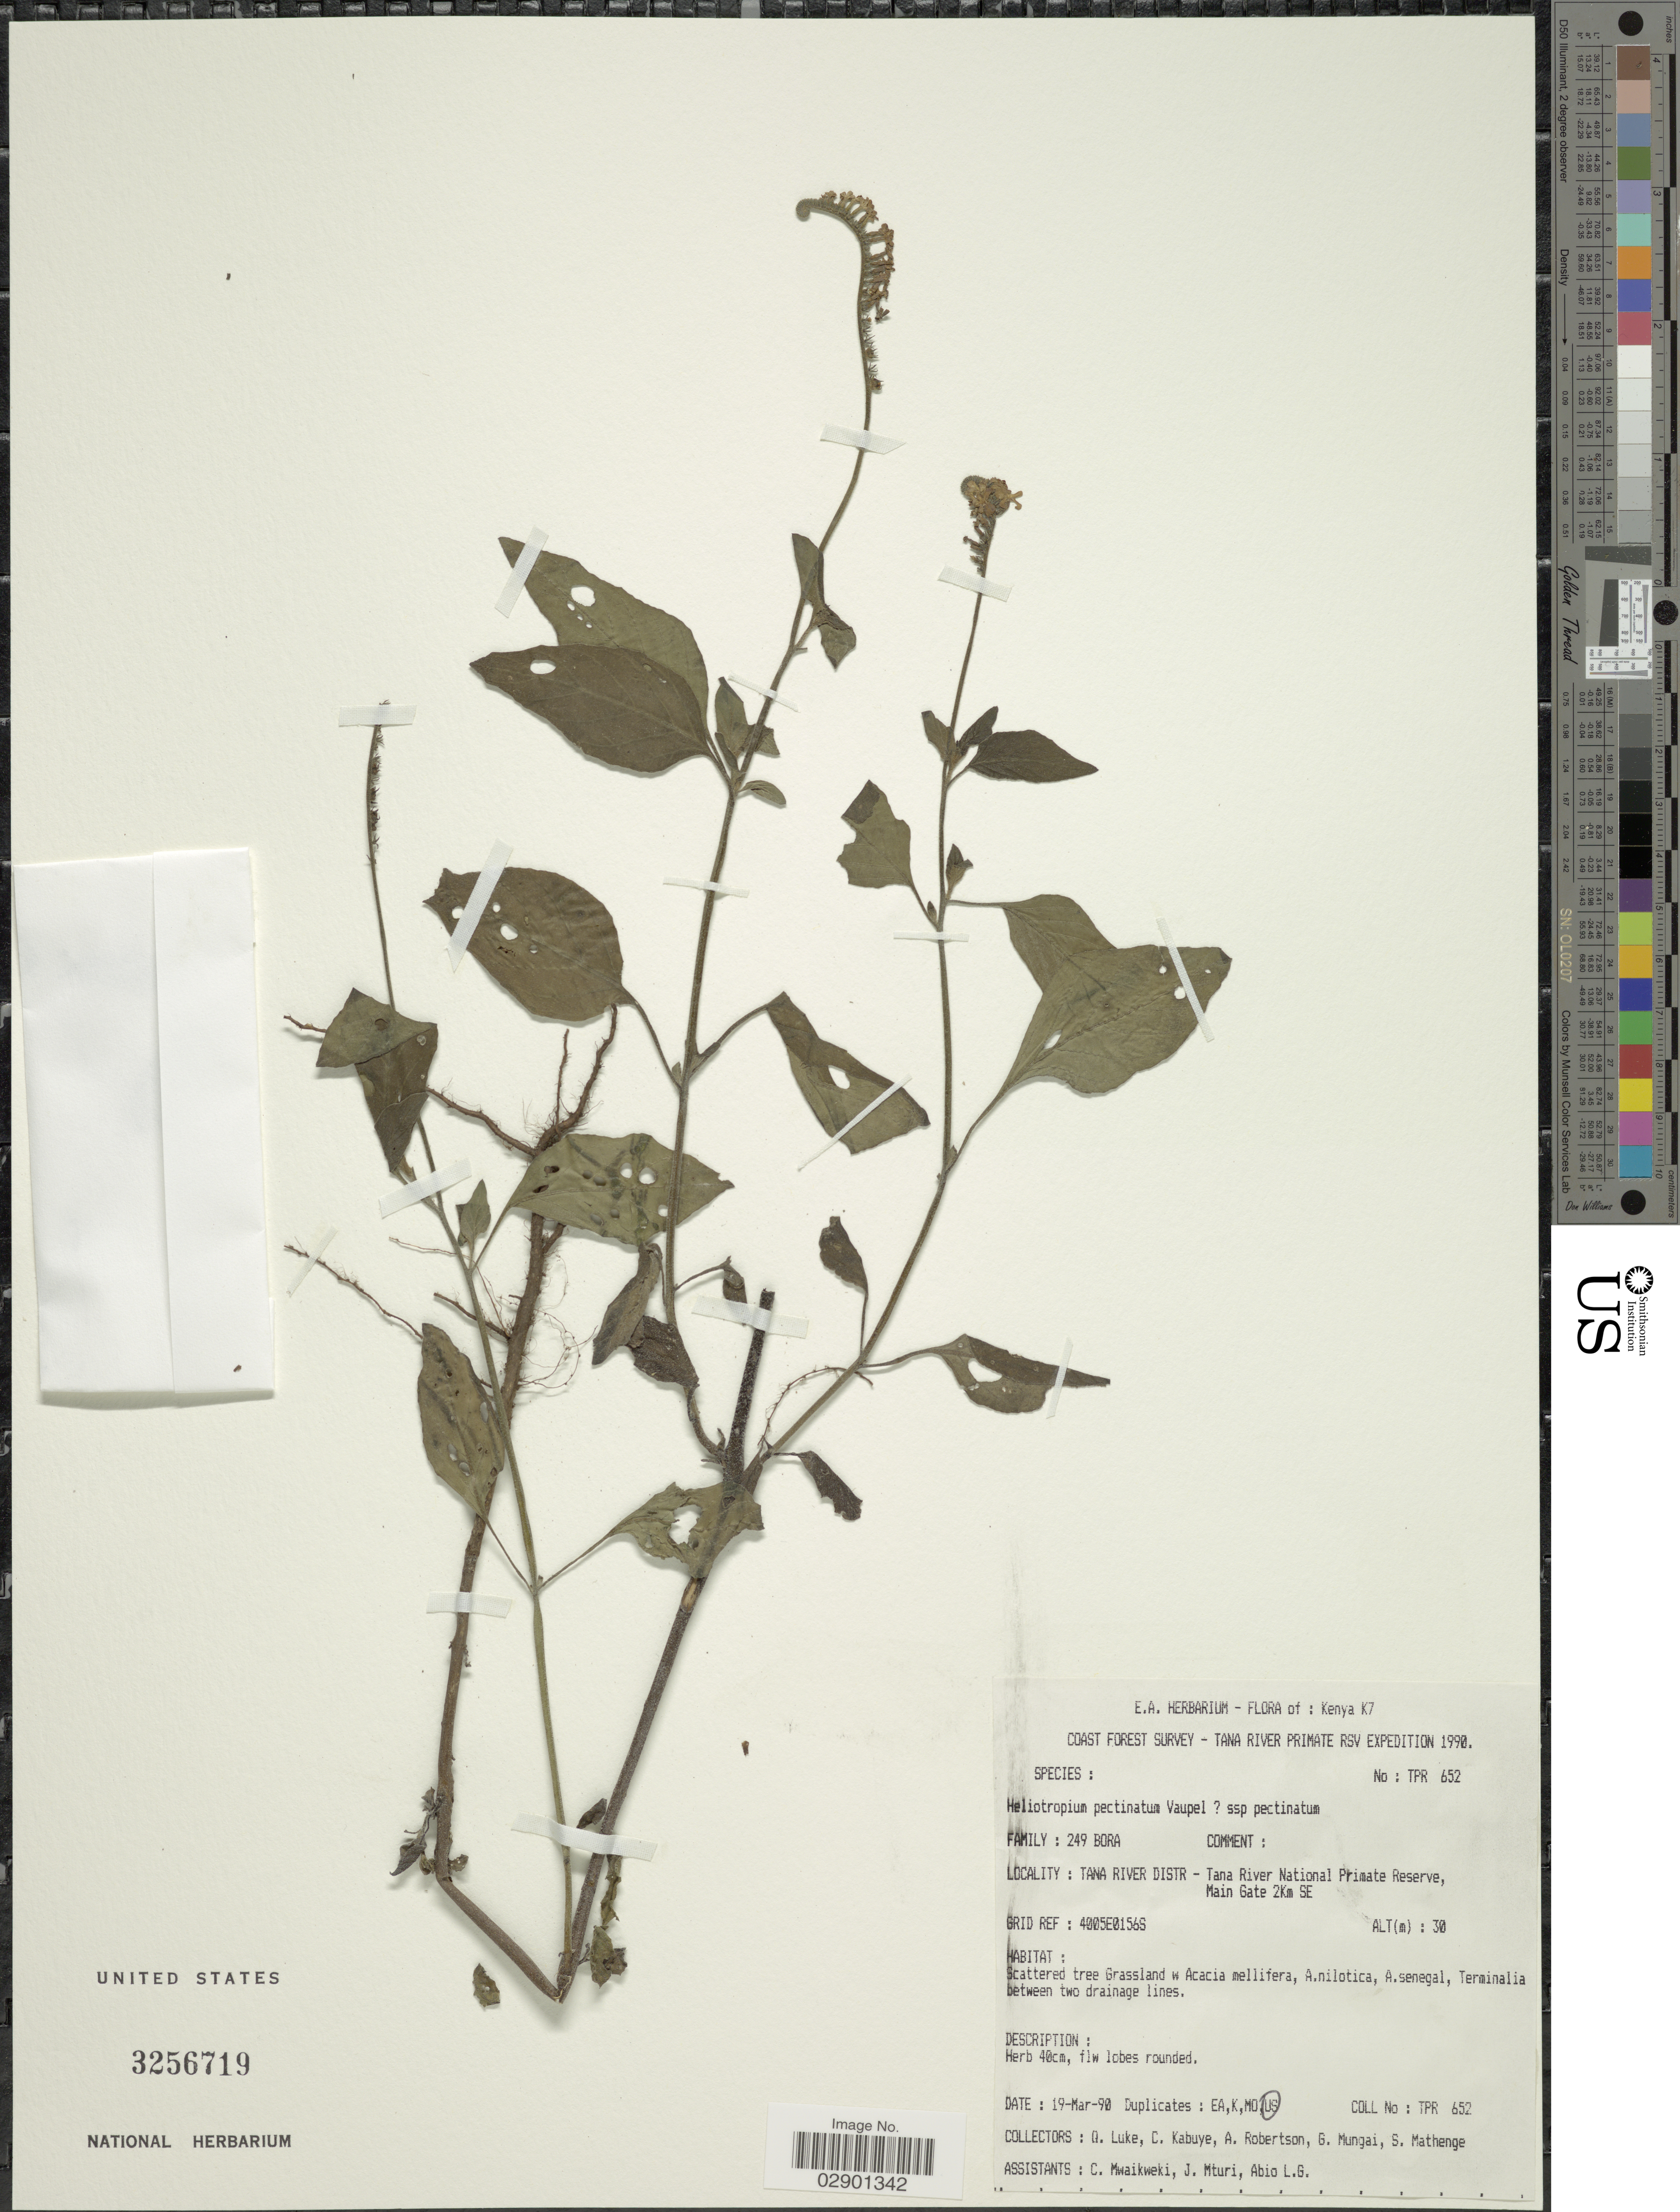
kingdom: Plantae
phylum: Tracheophyta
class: Magnoliopsida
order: Boraginales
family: Heliotropiaceae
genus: Heliotropium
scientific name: Heliotropium pectinatum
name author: Vaupel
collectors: Q. Luke, C. Kabuye, A. Robertson, G. Mungai & et al.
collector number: TPR 652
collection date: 1990-03-19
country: Kenya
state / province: Tana River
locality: Kenya K7. Tana River Distr - Tana River National Primate Reserve, Main Gate 2Km SE. Grid Ref: 4005E0156S.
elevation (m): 30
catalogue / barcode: US 3256719